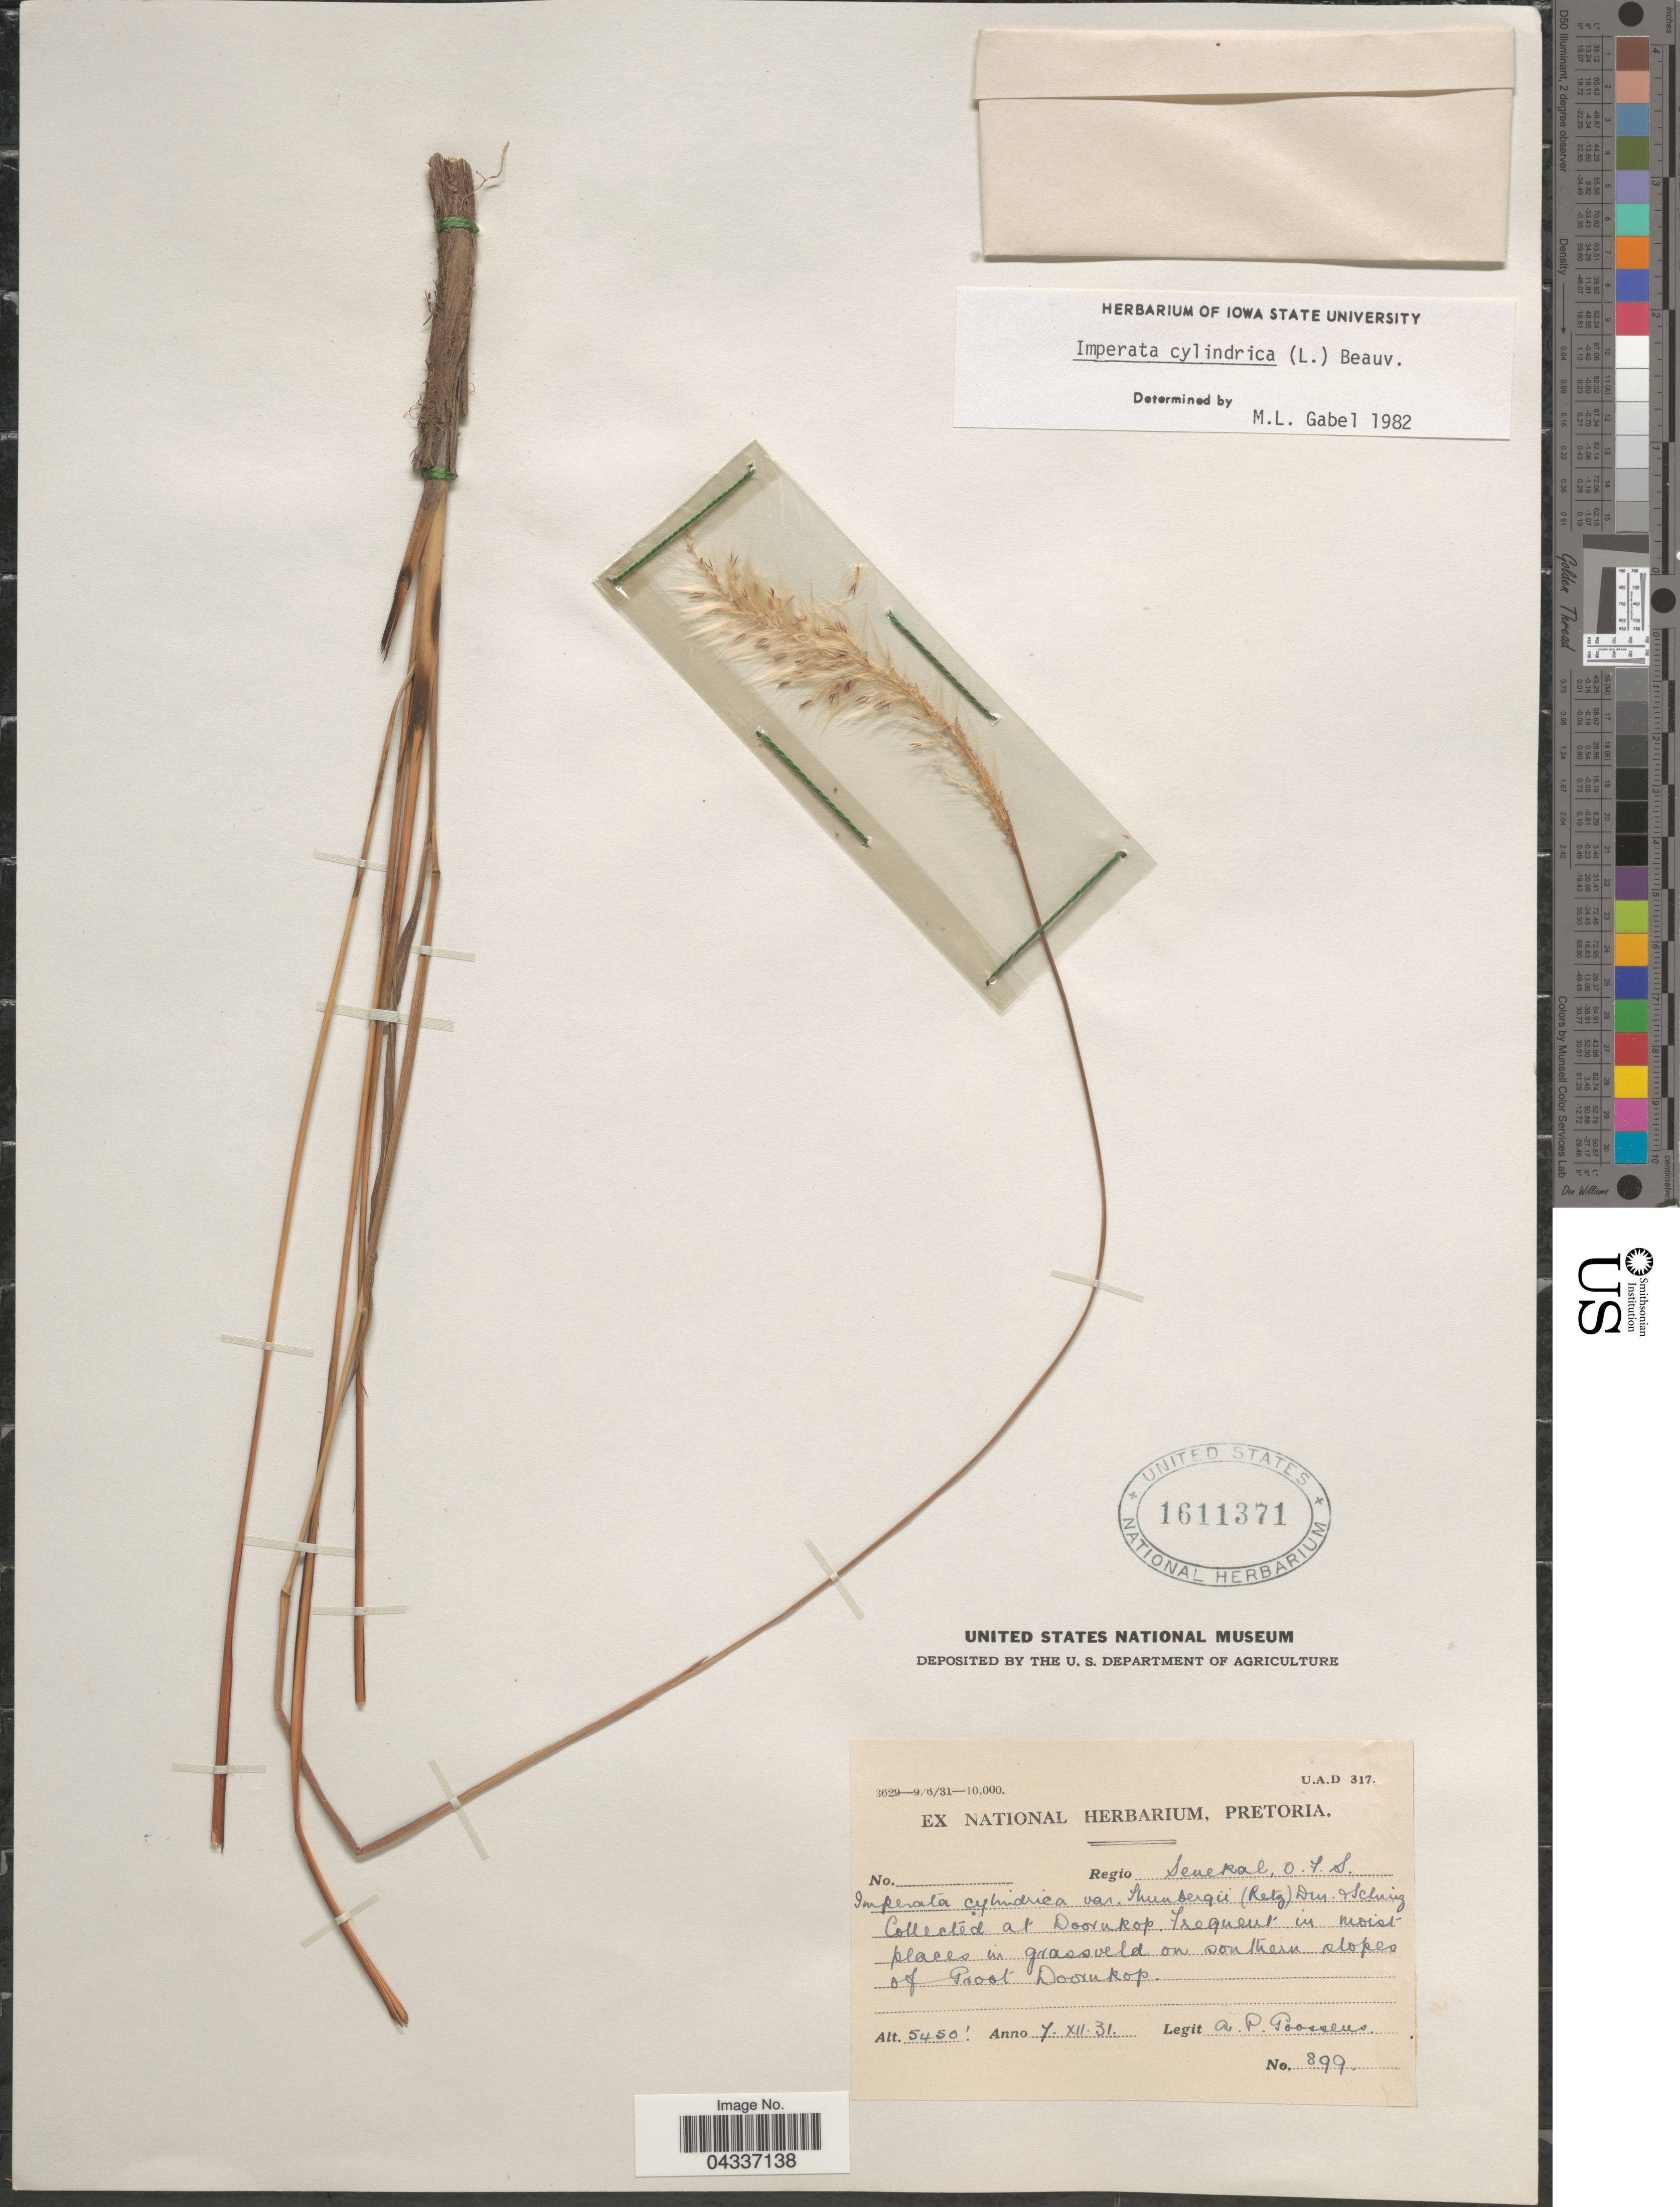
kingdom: Plantae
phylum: Tracheophyta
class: Liliopsida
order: Poales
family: Poaceae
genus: Imperata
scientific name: Imperata cylindrica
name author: (L.) P. Beauv.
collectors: A. P. G. Goossens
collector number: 899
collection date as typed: Transcribed d/m/y: 7/12/31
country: South Africa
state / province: Free State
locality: District Senekal, O.F.S. At Doornkop. On southern slopes of Groot Doornkop.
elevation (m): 1661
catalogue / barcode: US 1611371